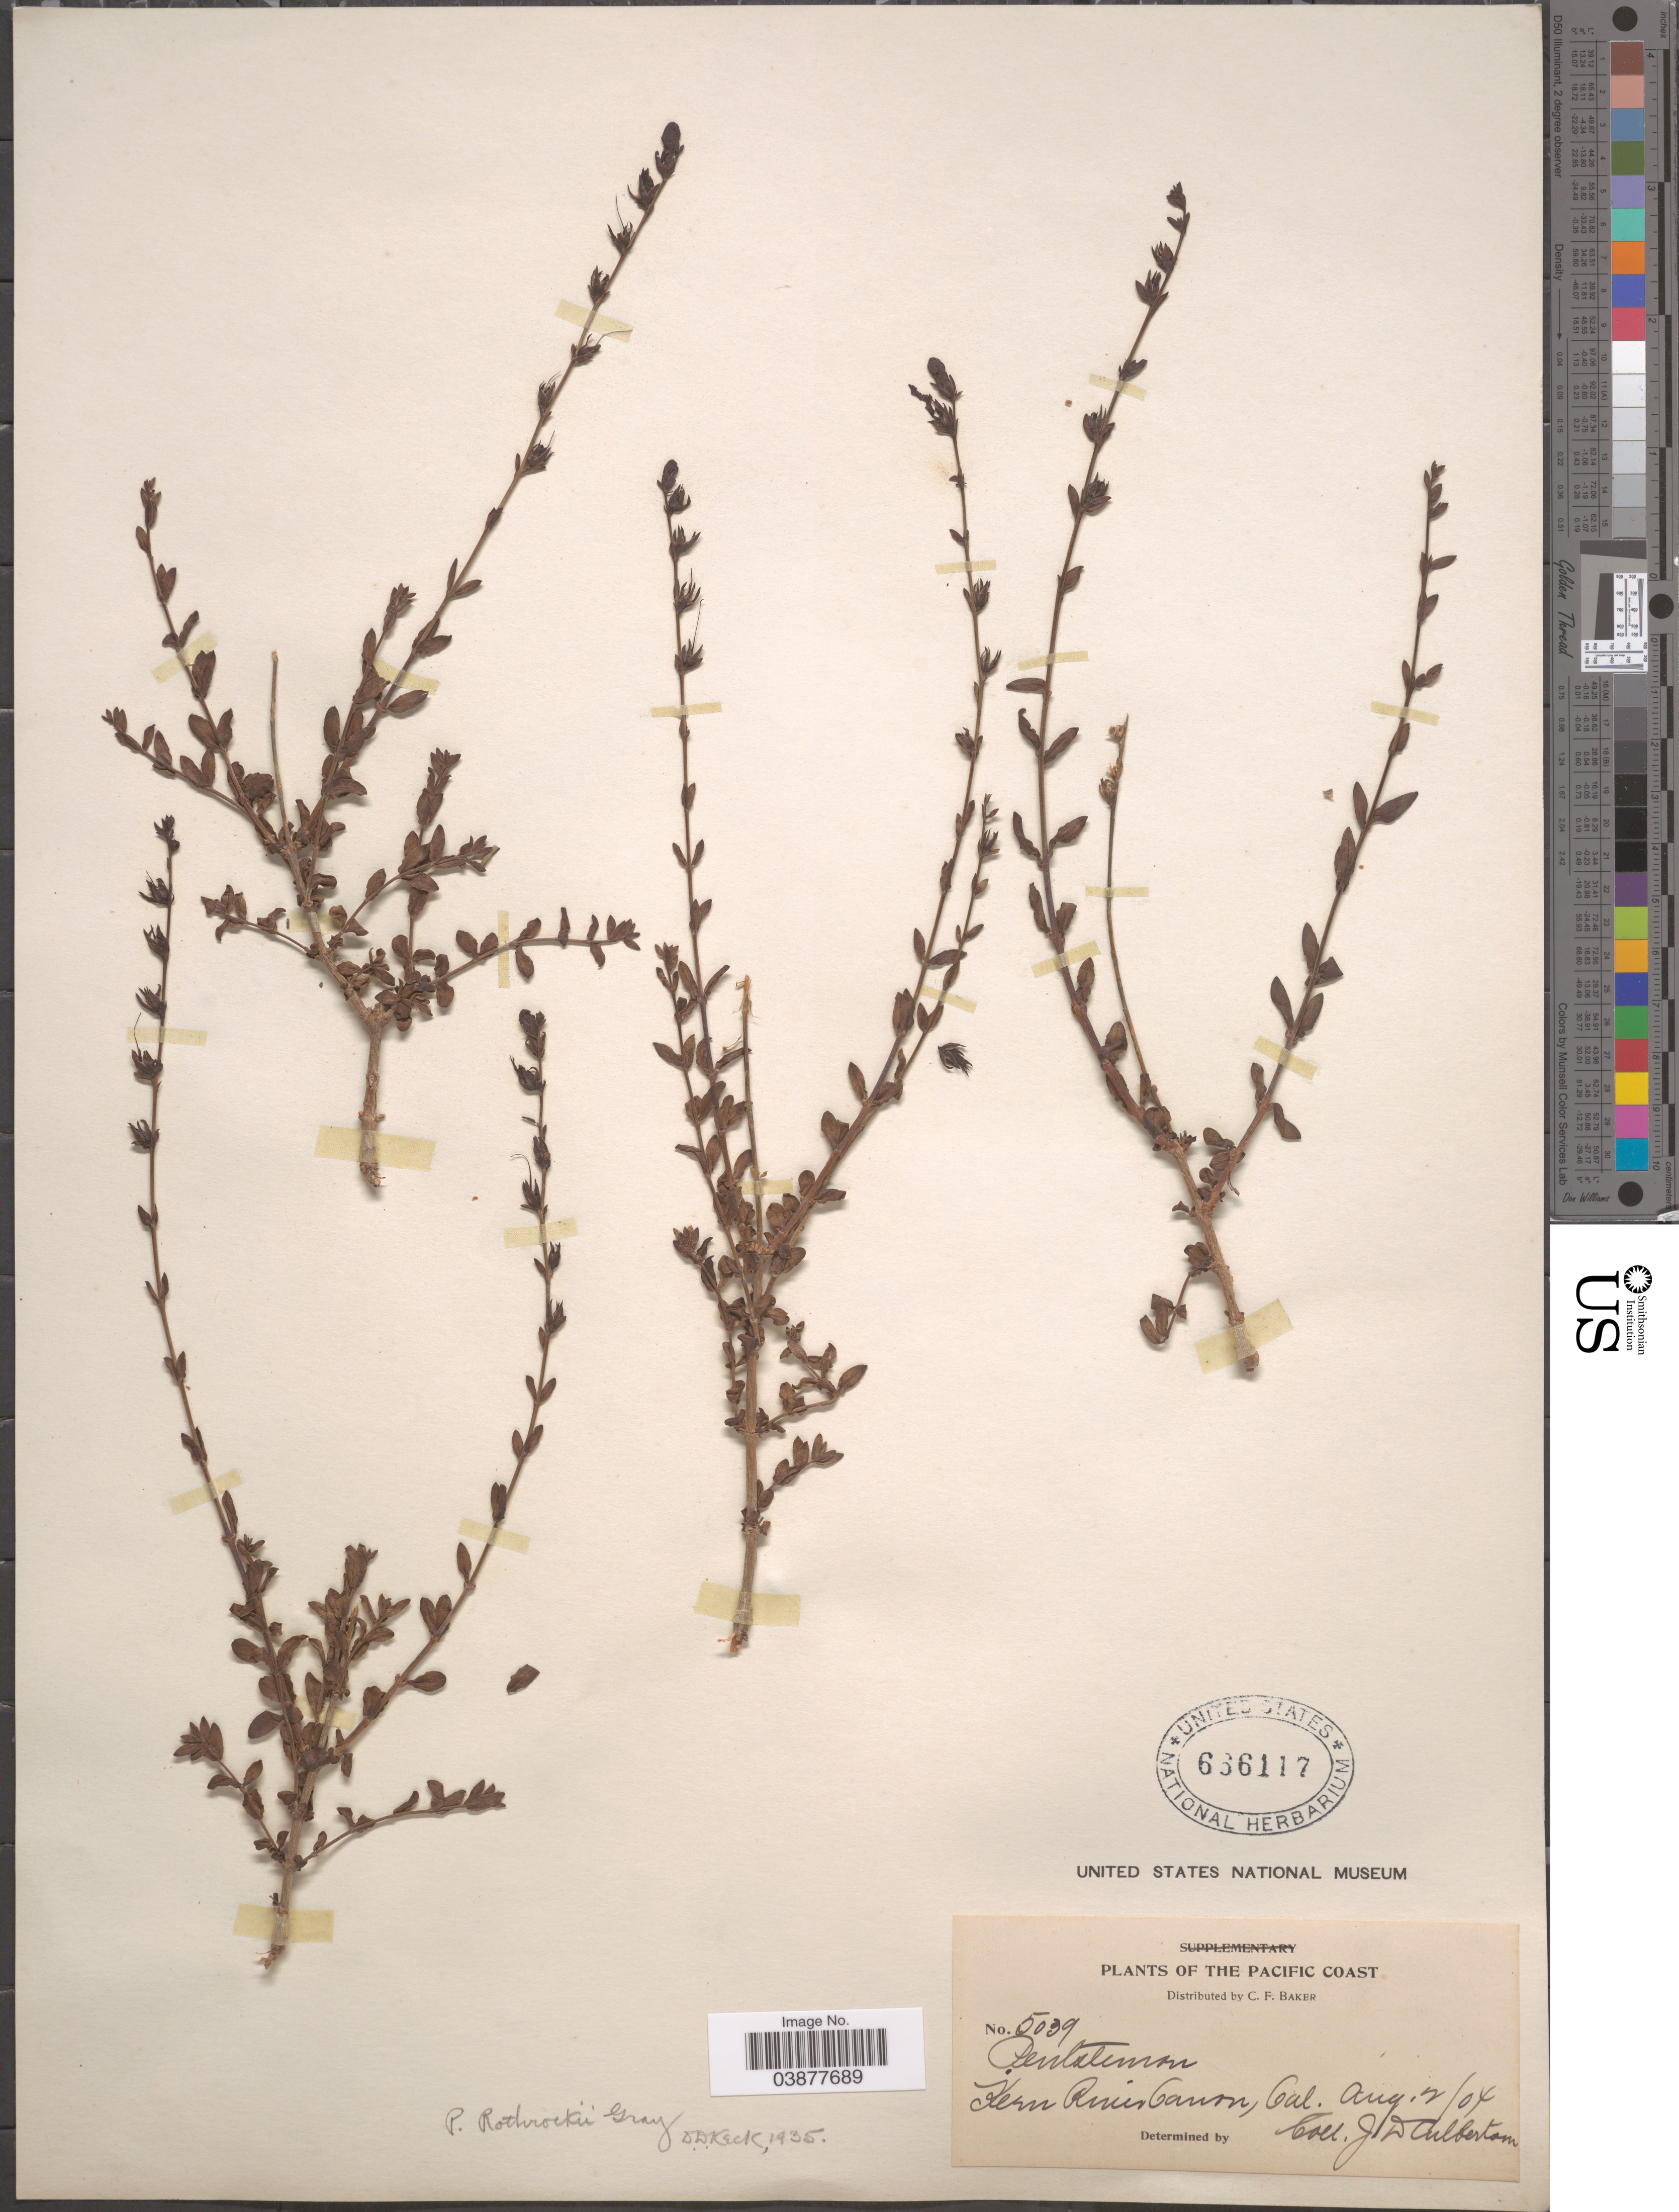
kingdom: Plantae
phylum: Tracheophyta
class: Magnoliopsida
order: Lamiales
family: Plantaginaceae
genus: Penstemon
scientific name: Penstemon rothrockii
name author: A. Gray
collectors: J. Culberton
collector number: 5039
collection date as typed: Transcribed d/m/y: 2/8/4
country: United States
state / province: California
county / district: Kern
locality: Pacific Coast. Kern River Canon.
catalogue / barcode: US 666117